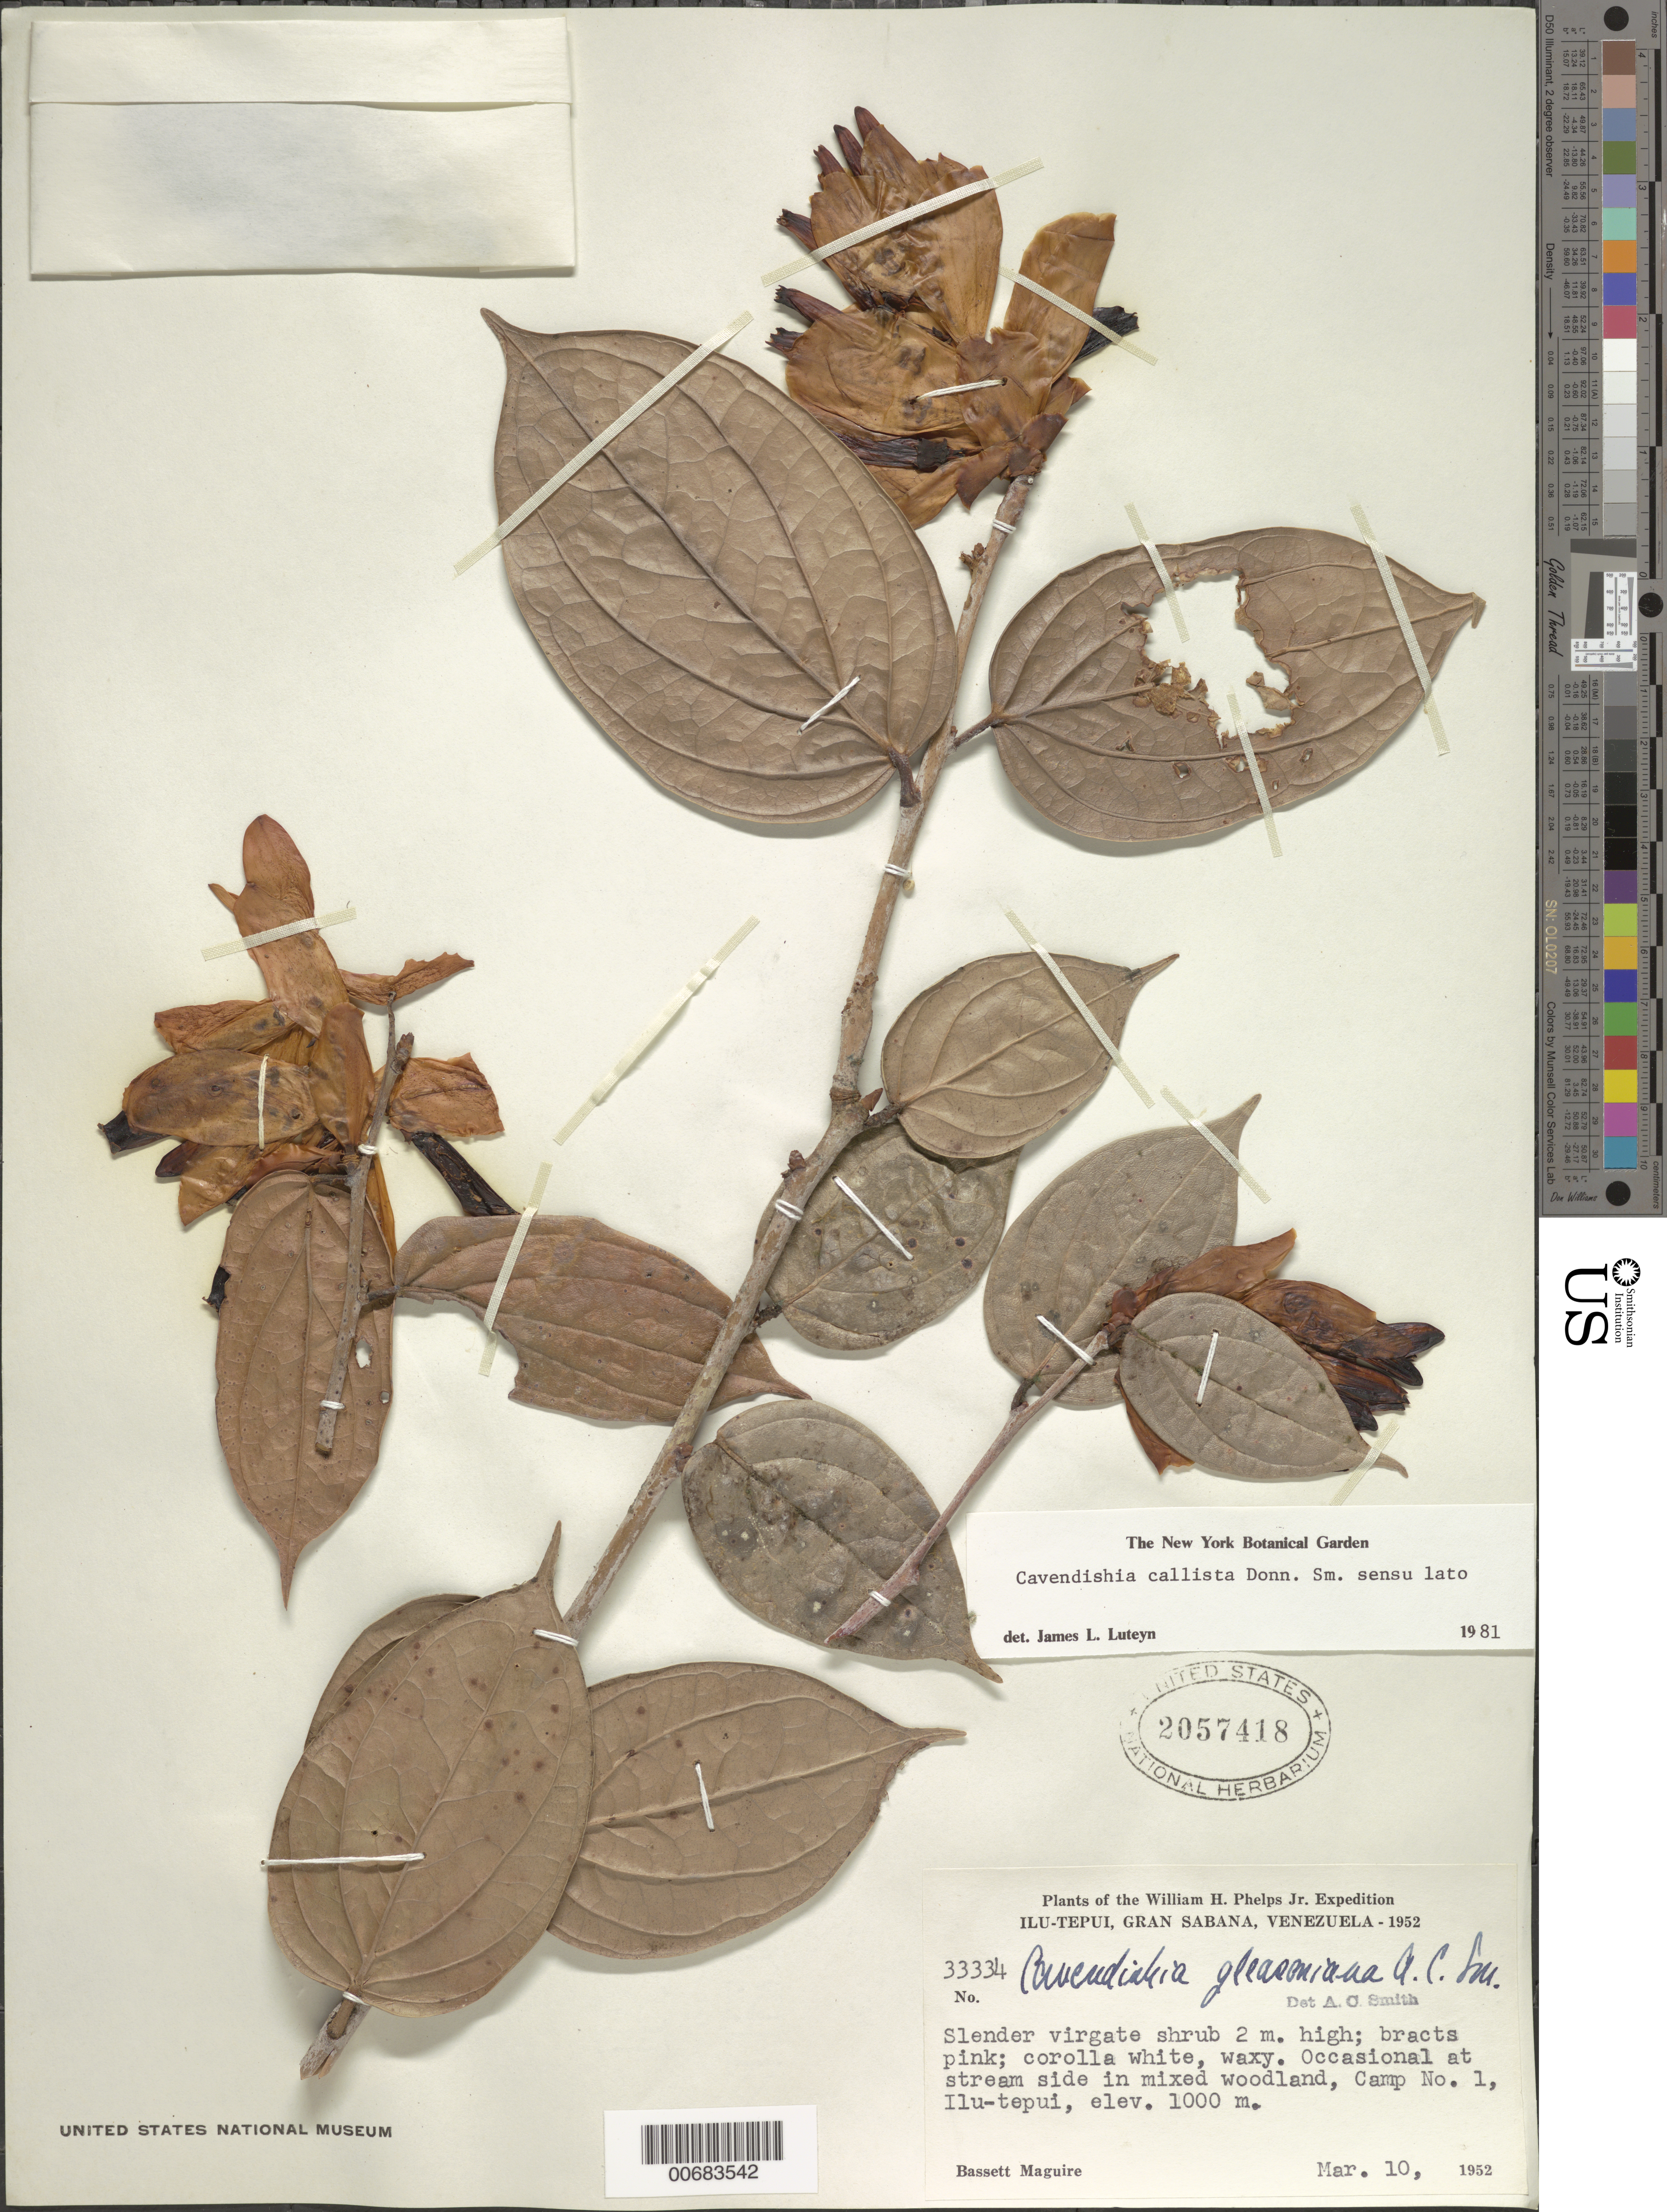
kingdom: Plantae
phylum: Tracheophyta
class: Magnoliopsida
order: Ericales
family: Ericaceae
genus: Cavendishia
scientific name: Cavendishia callista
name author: Donn. Sm.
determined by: Luteyn, J. L.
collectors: B. Maguire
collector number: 33334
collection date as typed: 10-Mar-52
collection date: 1952-03-10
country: Venezuela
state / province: Bolívar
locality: Gran Sabana, Ilu-tepuí, Camp 1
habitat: Streamside in mixed woodland forest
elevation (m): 1000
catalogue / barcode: US 2057418